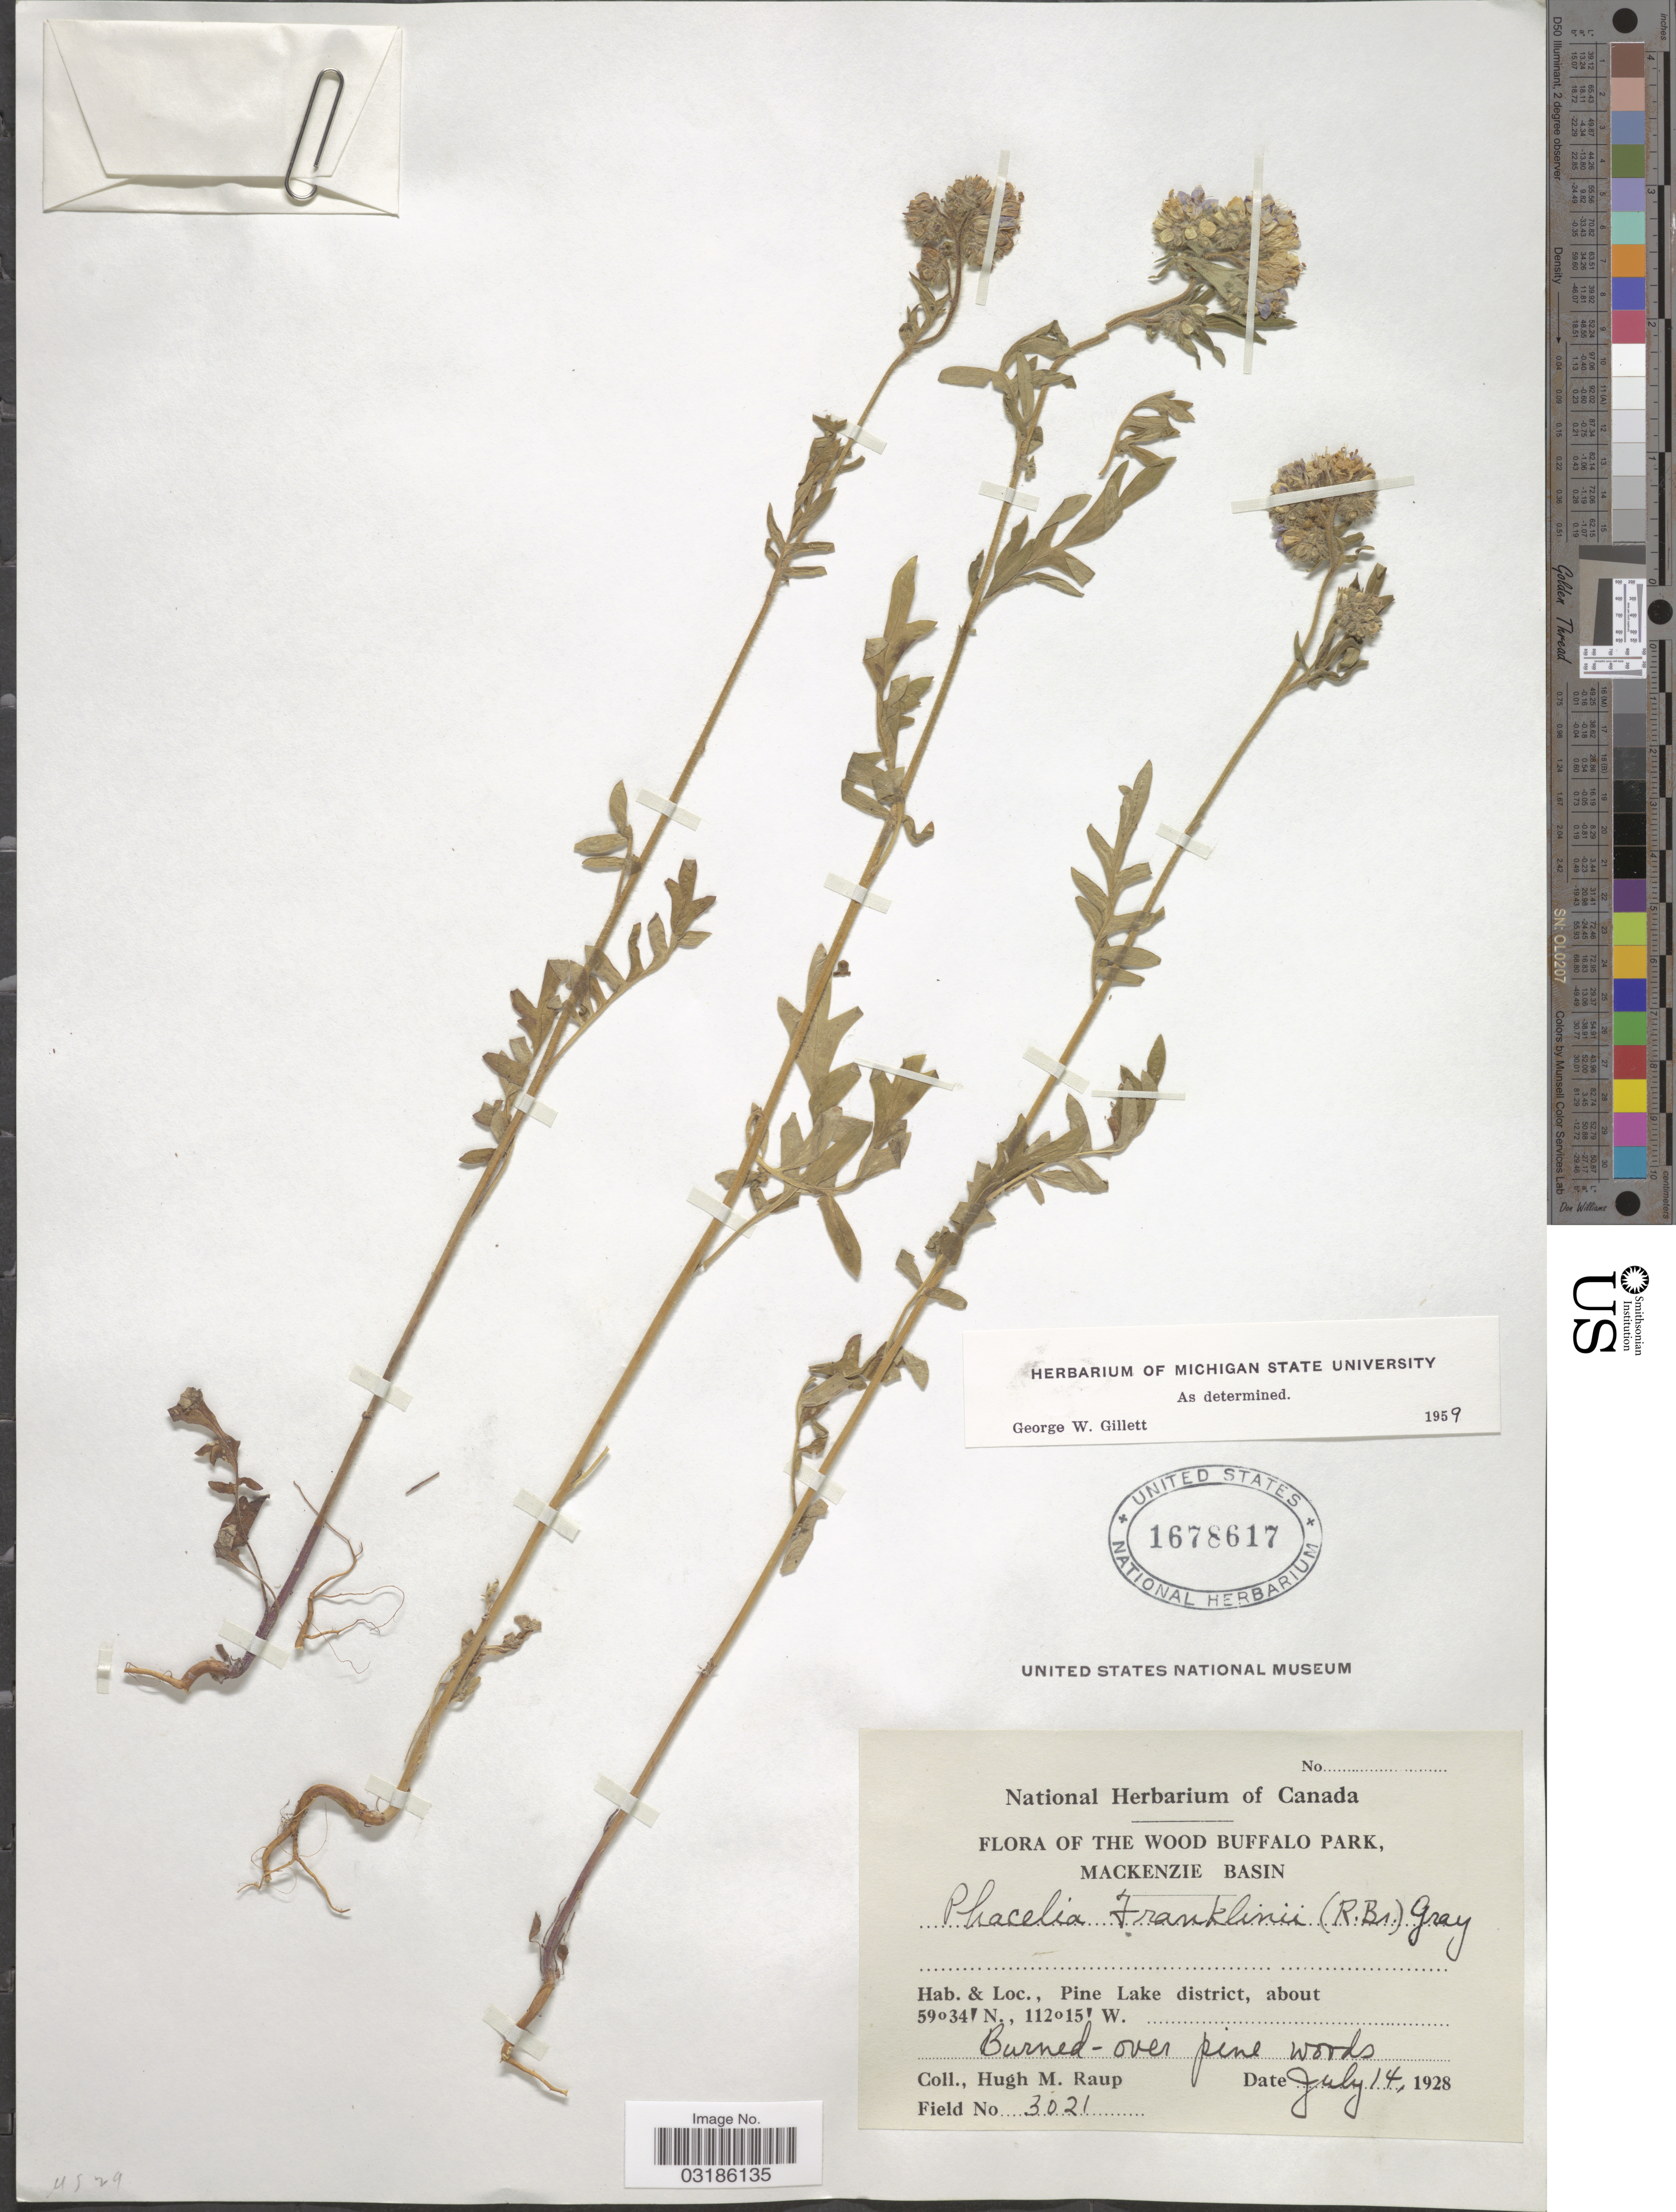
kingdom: Plantae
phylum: Tracheophyta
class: Magnoliopsida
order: Boraginales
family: Hydrophyllaceae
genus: Phacelia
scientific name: Phacelia franklinii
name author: Nutt.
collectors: H. Raup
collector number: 3021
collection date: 1928-07-14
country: Canada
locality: Wood Buffalo Park. Mackenzie Basin. Pine Lake district.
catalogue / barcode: US 1678617